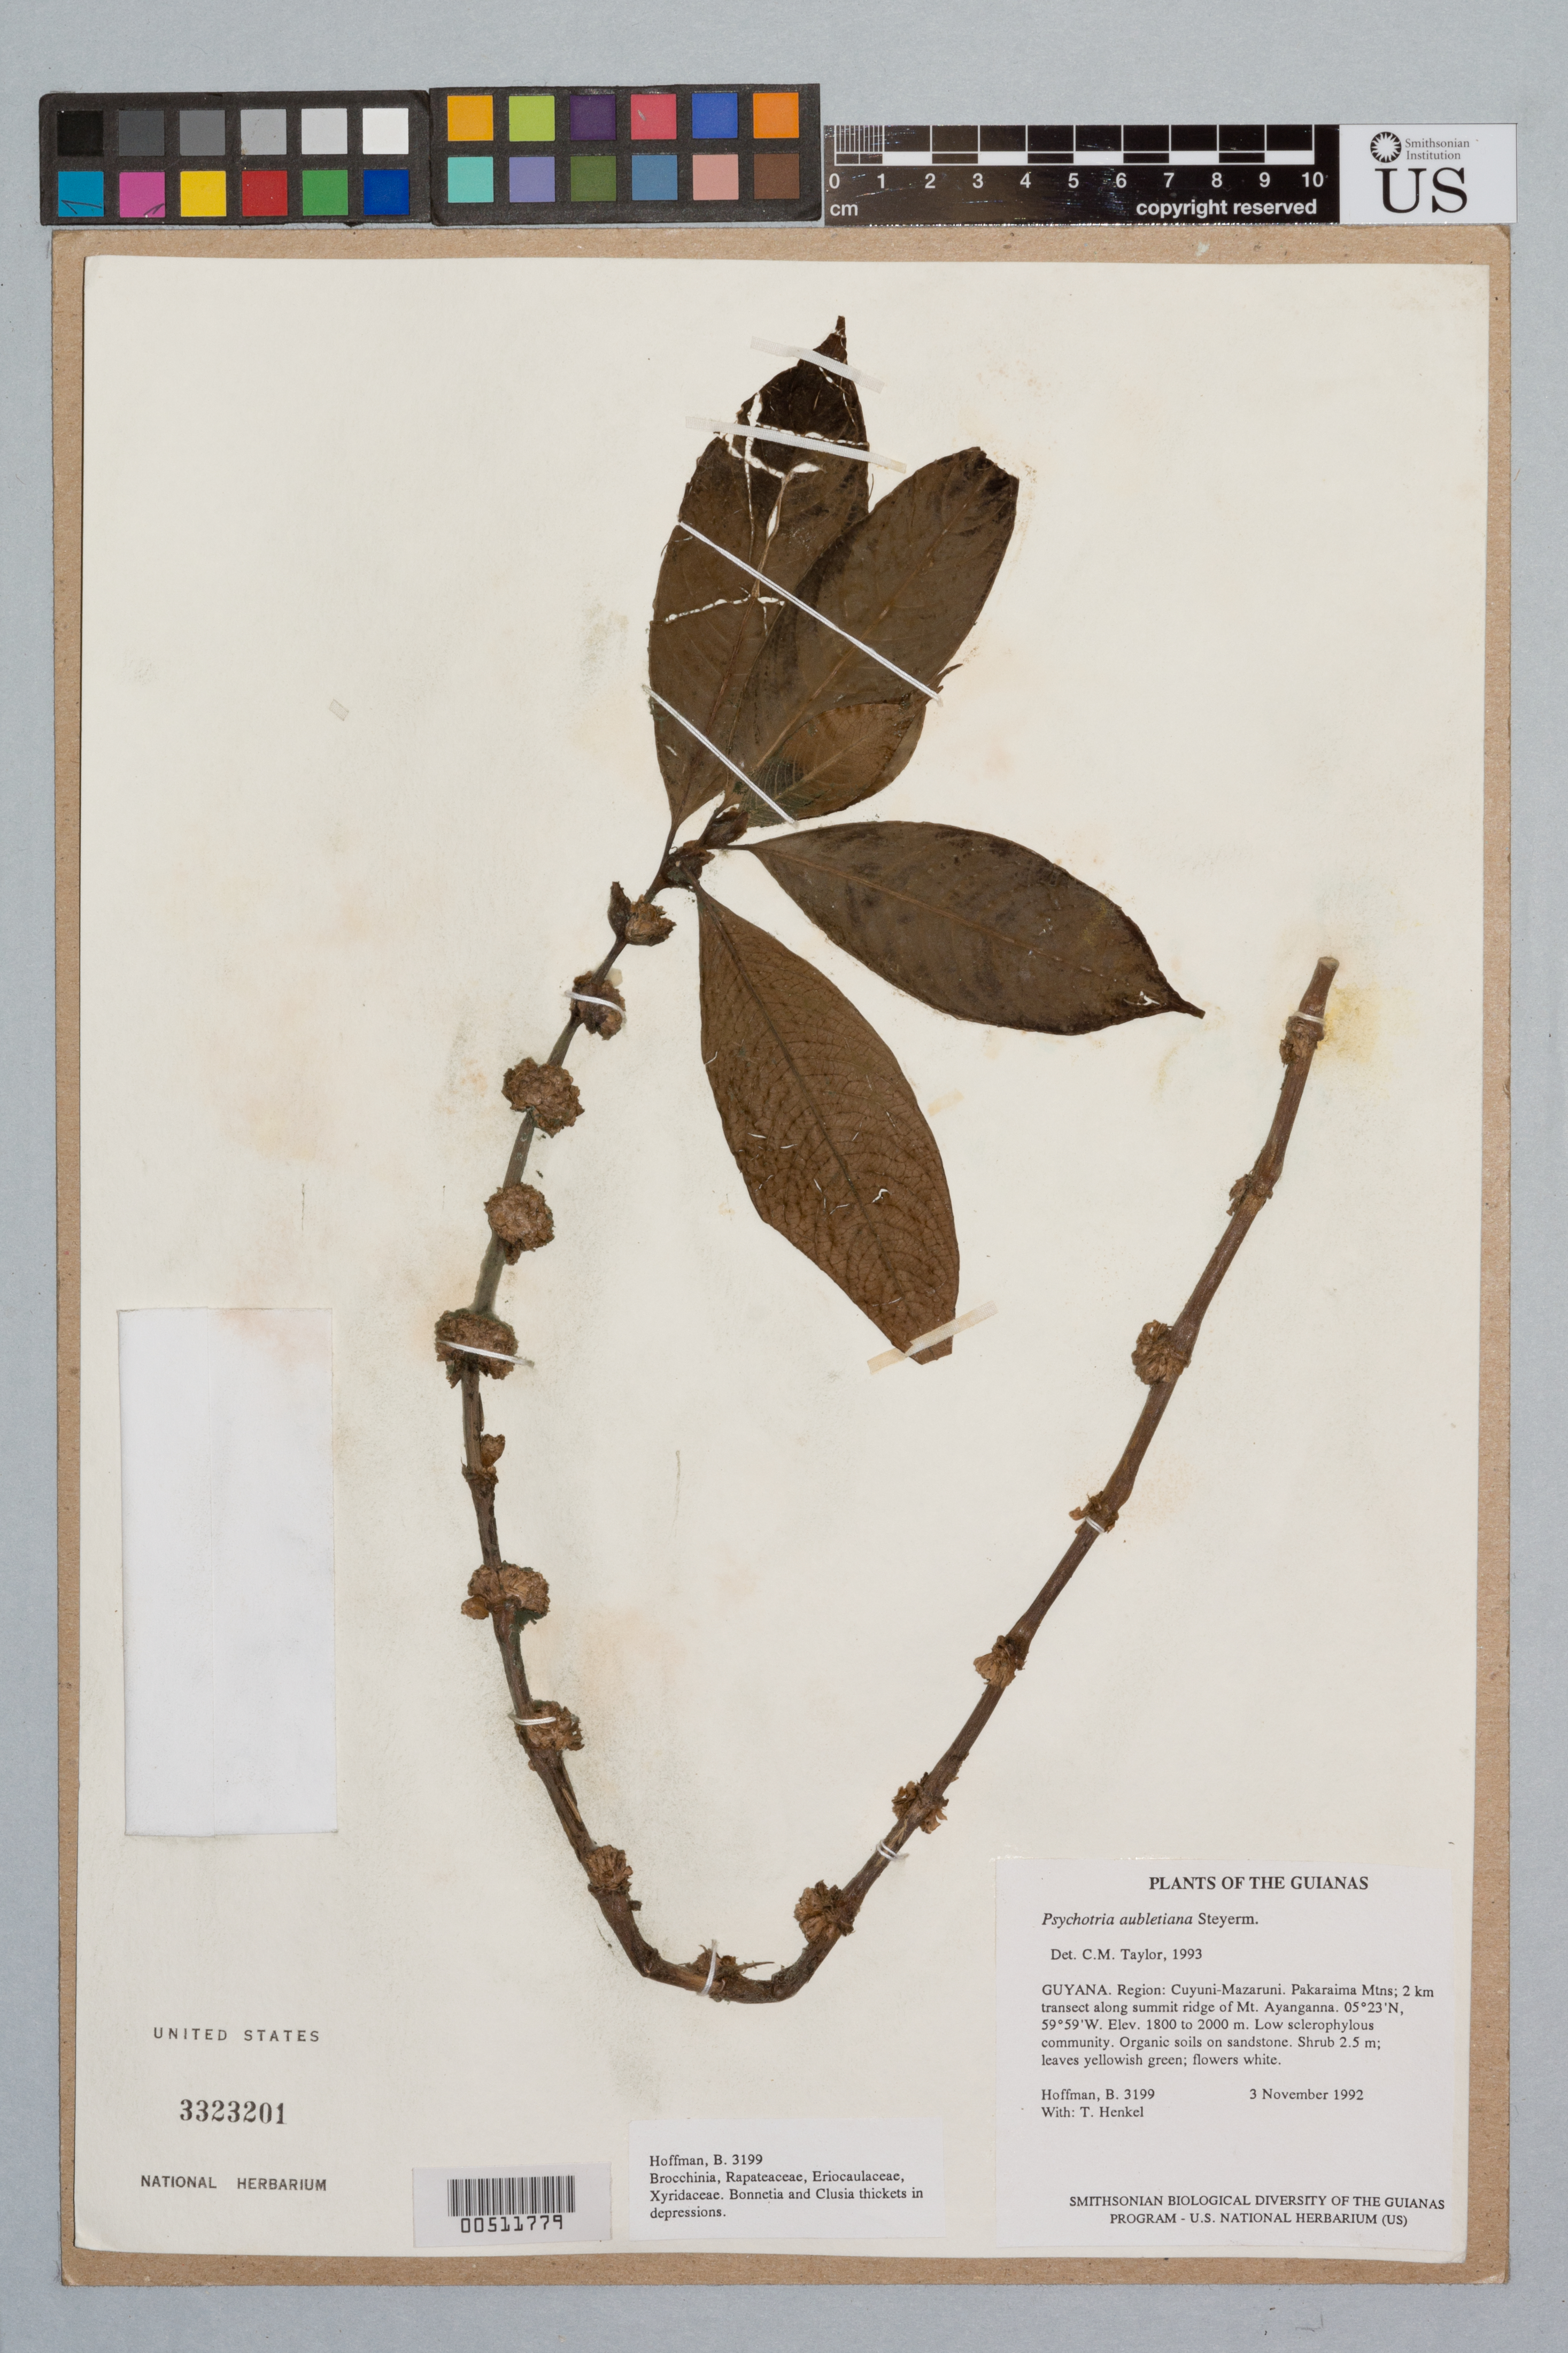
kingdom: Plantae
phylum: Tracheophyta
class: Magnoliopsida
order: Gentianales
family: Rubiaceae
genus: Palicourea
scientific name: Palicourea axillaris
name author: (Sw.) Borhidi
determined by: Kirkbride, J. H., Jr.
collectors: B. Hoffman & T. Henkel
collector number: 3199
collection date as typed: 3 November 1992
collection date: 1992-11-03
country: Guyana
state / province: Cuyuni-Mazaruni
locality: Pakaraima Mountains; 2 km transect along summit ridge of Mt. Ayanganna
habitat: Low sclerophylous community. Organic soils on sandstone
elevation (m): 1800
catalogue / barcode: US 3323201